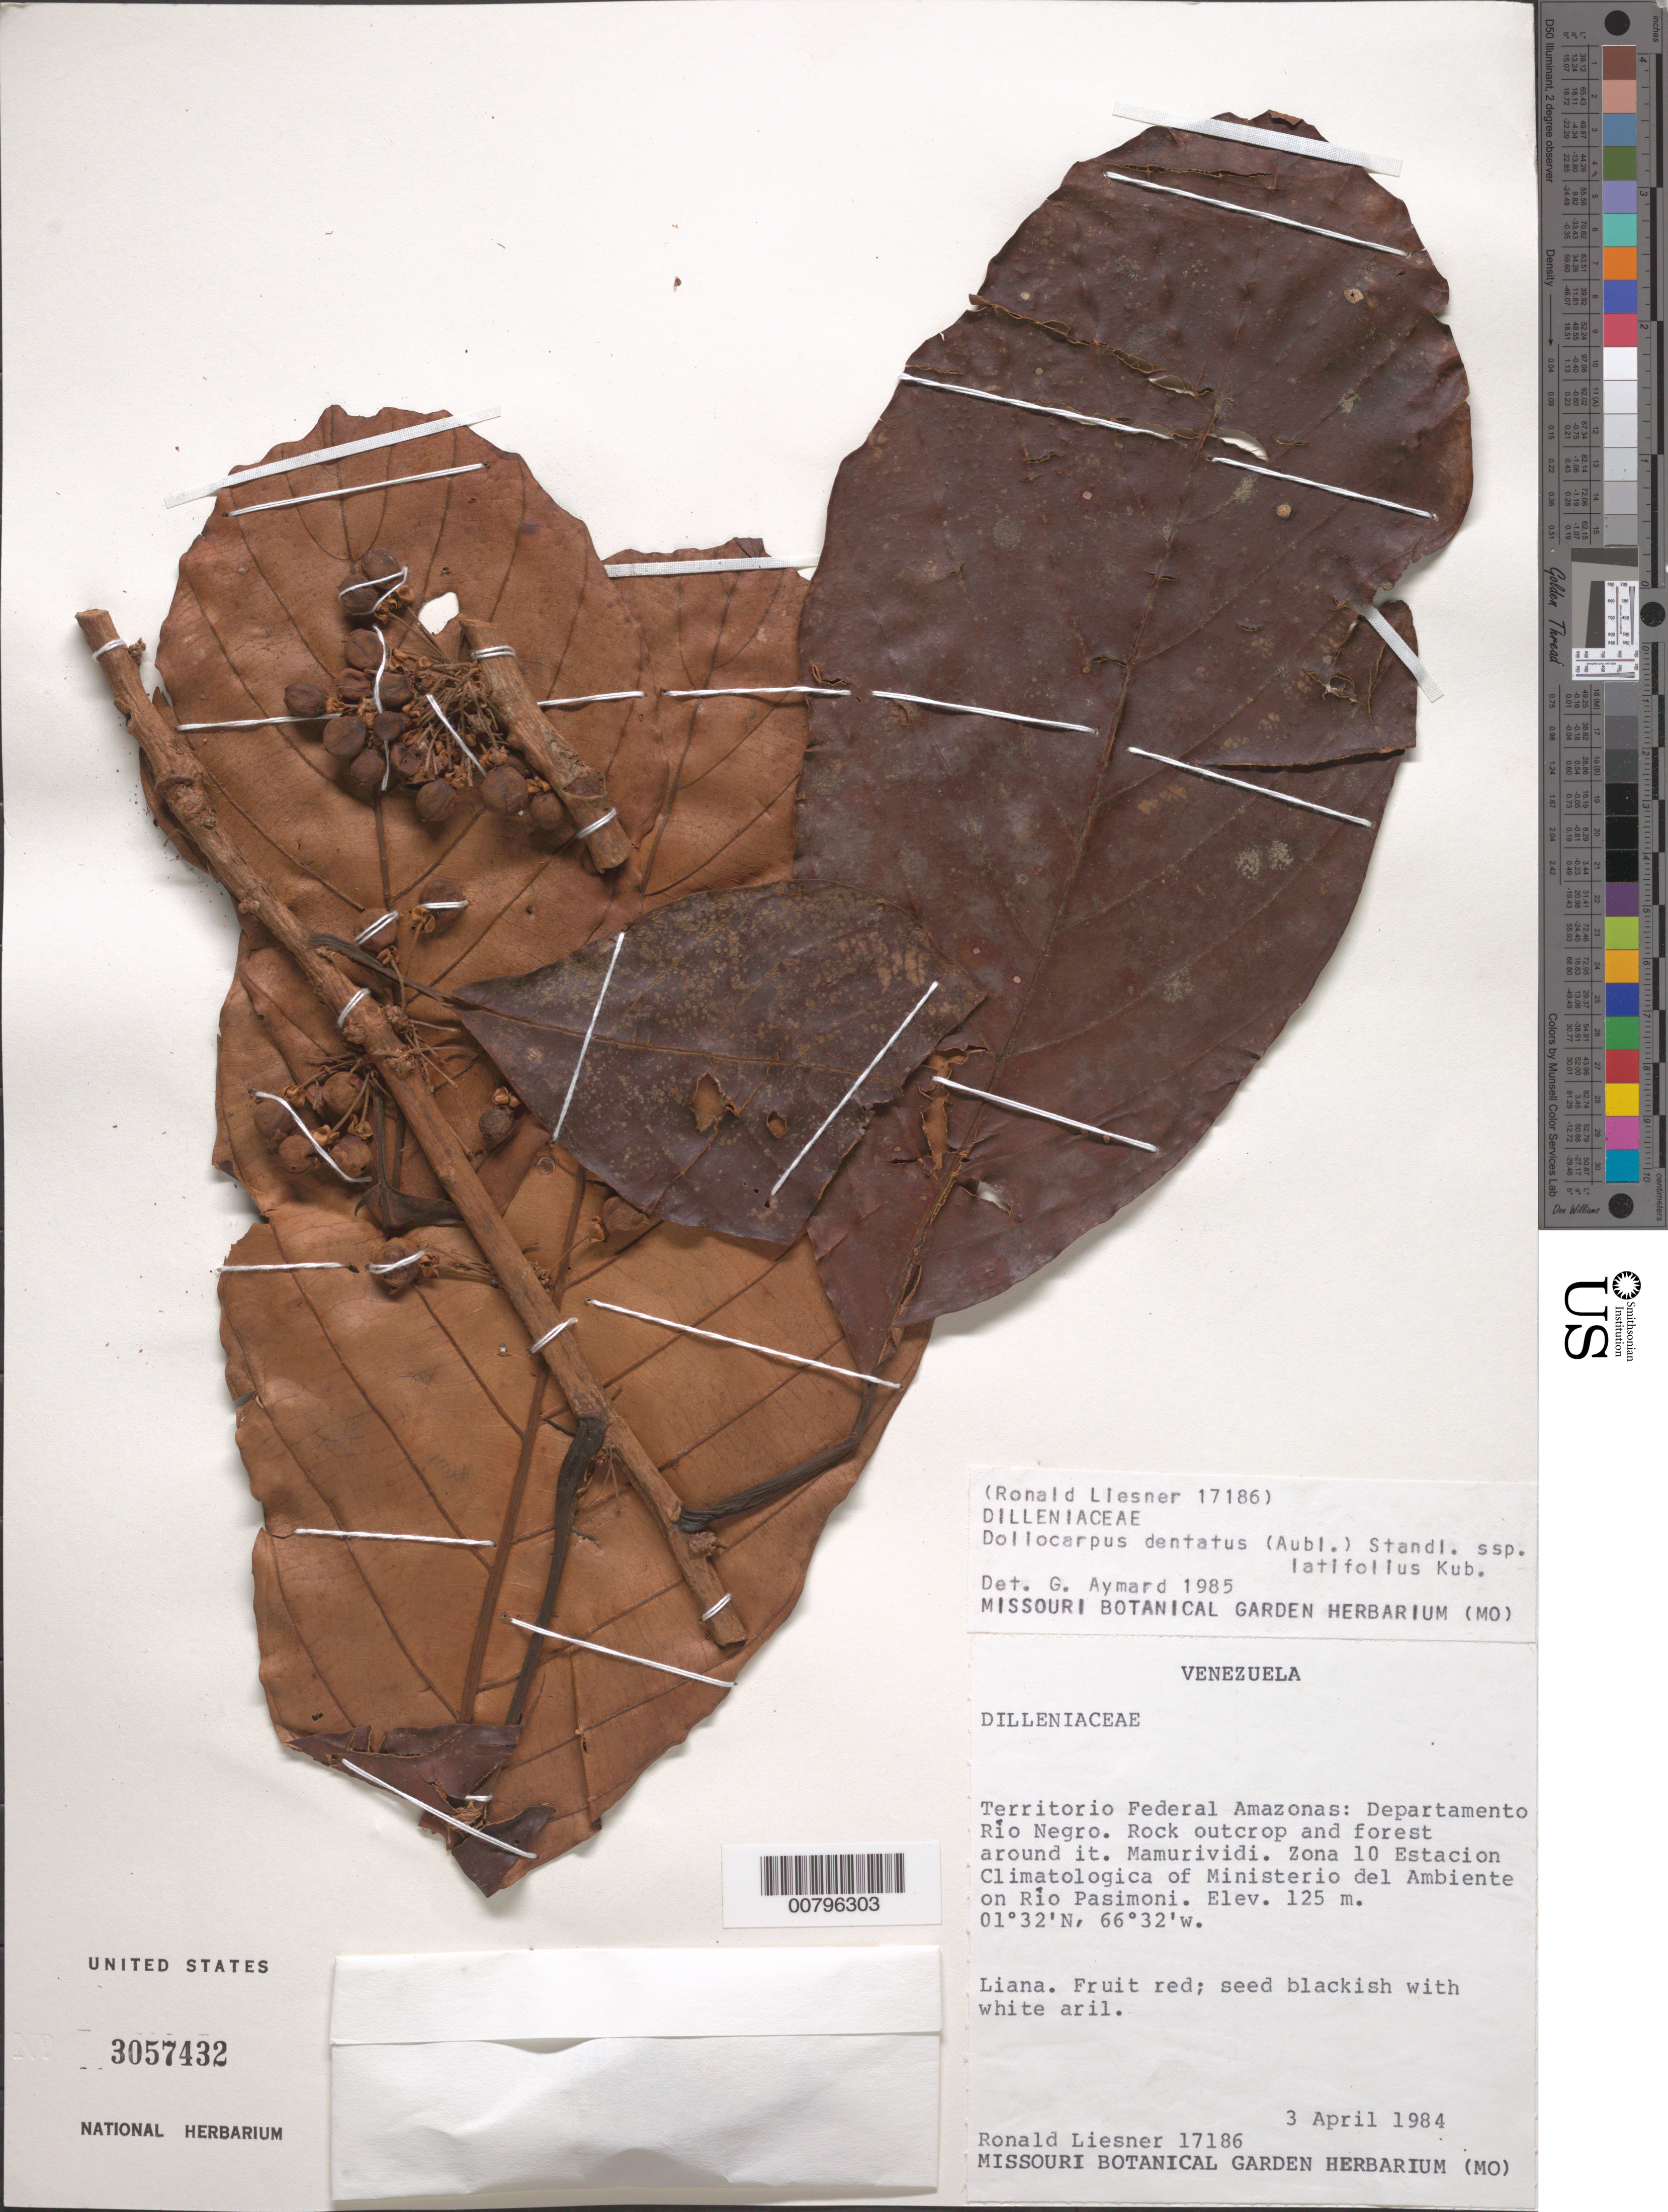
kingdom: Plantae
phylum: Tracheophyta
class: Magnoliopsida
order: Dilleniales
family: Dilleniaceae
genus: Doliocarpus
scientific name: Doliocarpus dentatus subsp. latifolius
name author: Kubitzki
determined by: Aymard C., G. A., (PORT), Univ. Nac. Exp. de los Llanos Ezequiel Zamora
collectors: R. L. Liesner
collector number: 17186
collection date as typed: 3-Apr-84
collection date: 1984-04-03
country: Venezuela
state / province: Amazonas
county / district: Río Negro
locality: Mamurividi. Zona 10 Estacion Climatologica of Ministerío del Ambiente on Río Pasimoni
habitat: Rock outcrop and forest around it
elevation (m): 125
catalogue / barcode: US 3057432